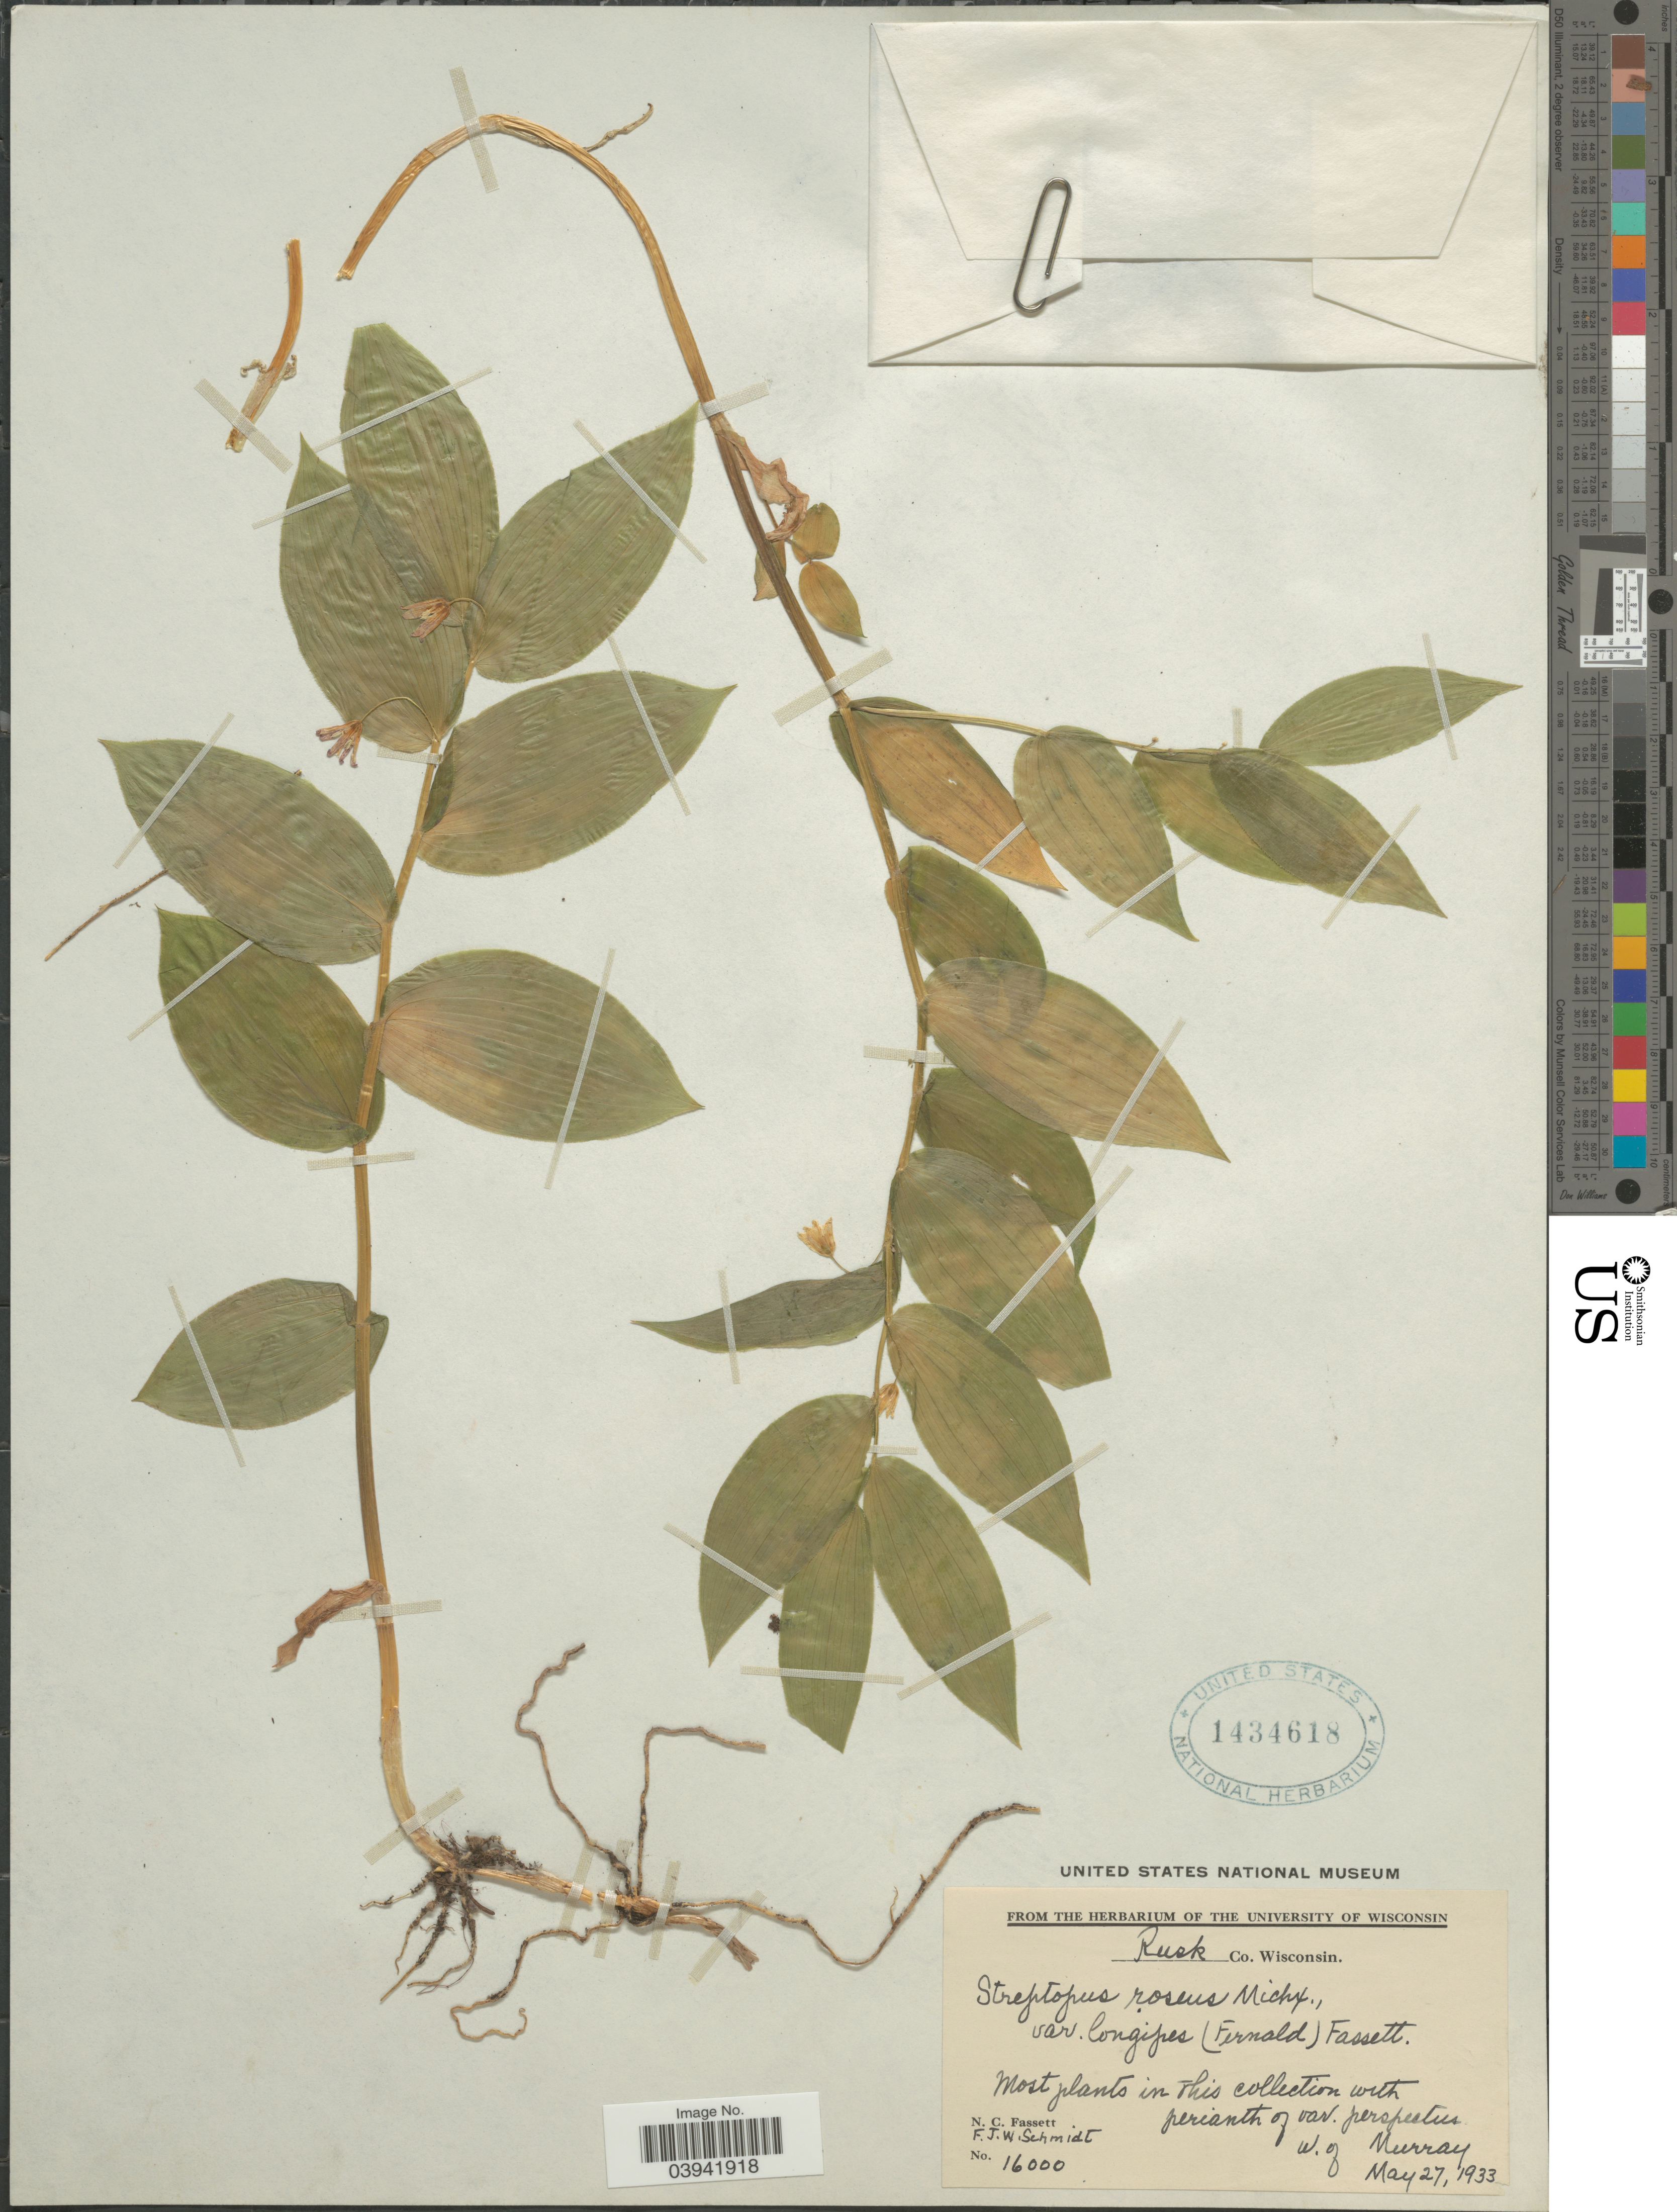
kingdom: Plantae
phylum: Tracheophyta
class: Liliopsida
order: Liliales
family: Liliaceae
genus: Streptopus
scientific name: Streptopus roseus var. longipes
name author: (Fernald) Fassett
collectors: N. C. Fassett & F. Schmidt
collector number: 16000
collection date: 1933-05-27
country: United States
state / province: Wisconsin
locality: Rusk Co. W. of Murray.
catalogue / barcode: US 1434618